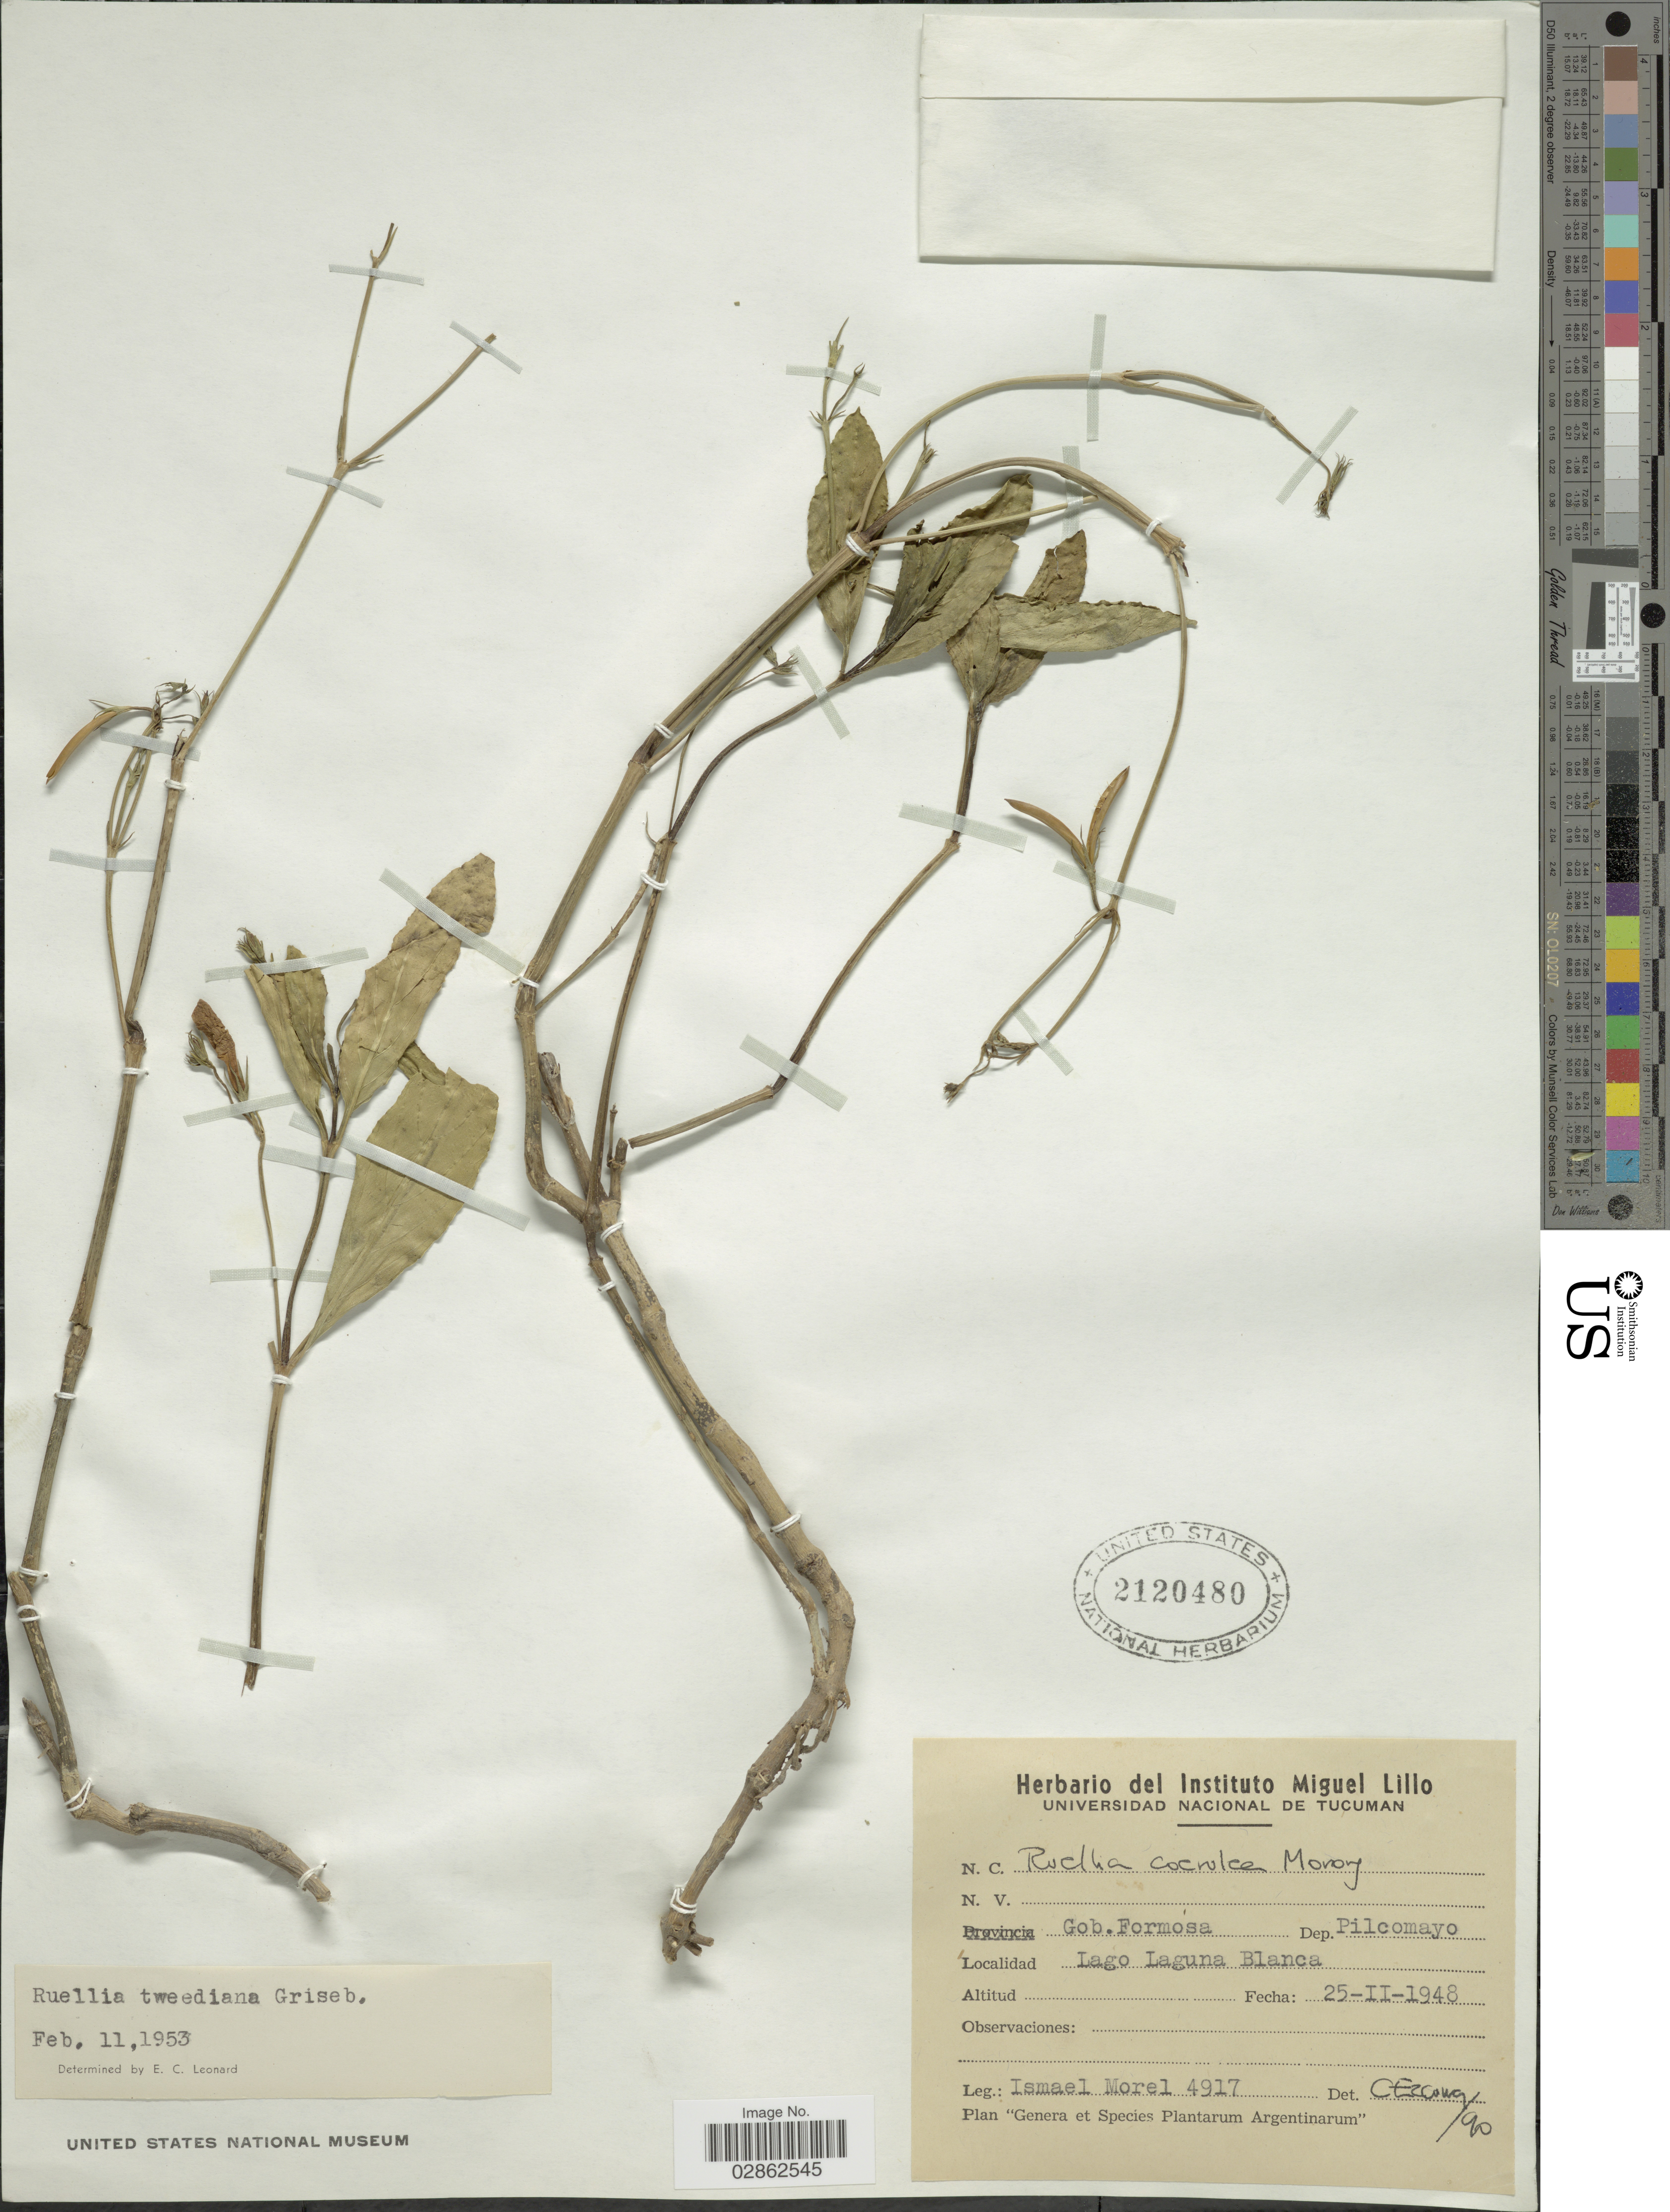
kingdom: Plantae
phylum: Tracheophyta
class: Magnoliopsida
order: Lamiales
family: Acanthaceae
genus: Ruellia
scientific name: Ruellia coerulea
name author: Morong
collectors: I. Morel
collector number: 4917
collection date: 1948-02-25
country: Argentina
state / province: Formosa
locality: Gob. Formosa. Dep. Pilcomayo. Lago Laguna Blanca.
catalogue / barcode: US 2120480